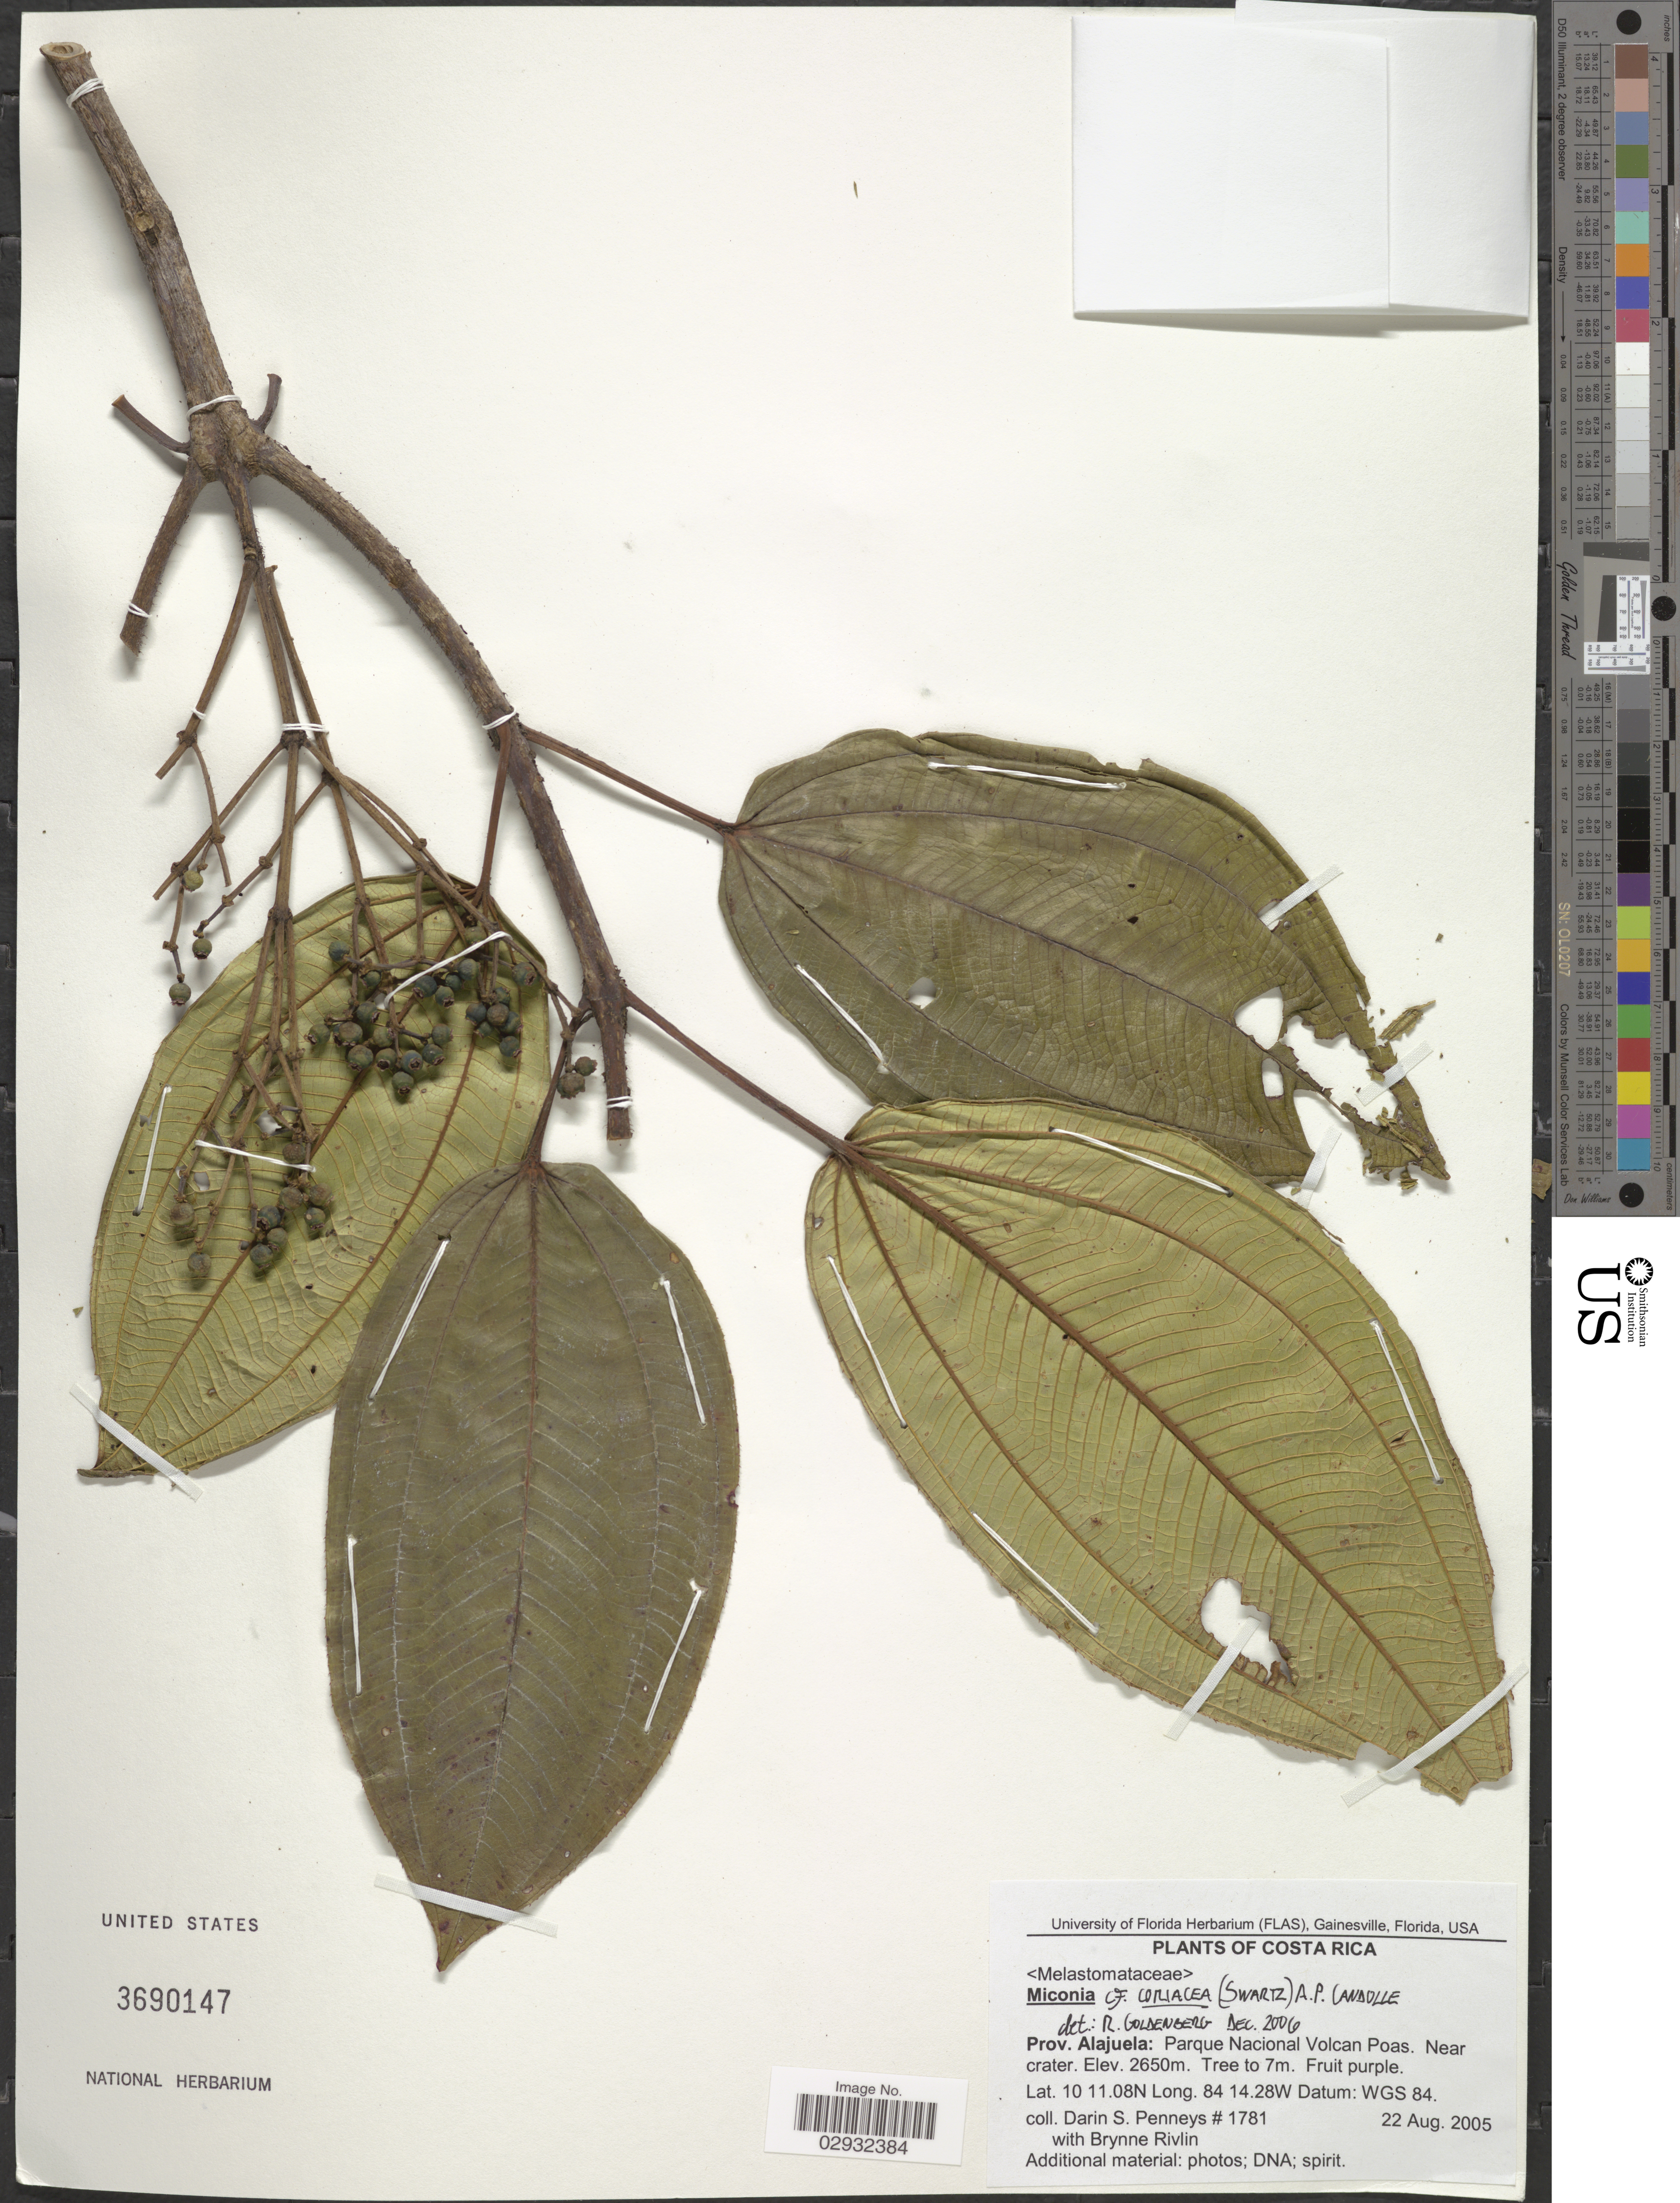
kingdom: Plantae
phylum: Tracheophyta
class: Magnoliopsida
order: Myrtales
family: Melastomataceae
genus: Miconia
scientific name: Miconia coriacea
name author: (Sw.) DC.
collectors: D. S. Penneys & B. Rivlin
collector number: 1781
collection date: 2005-08-22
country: Costa Rica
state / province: Alajuela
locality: Parque Nacional Volcan Poas. Near crater. Datum: WGS 84.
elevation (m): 2650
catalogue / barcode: US 3690147